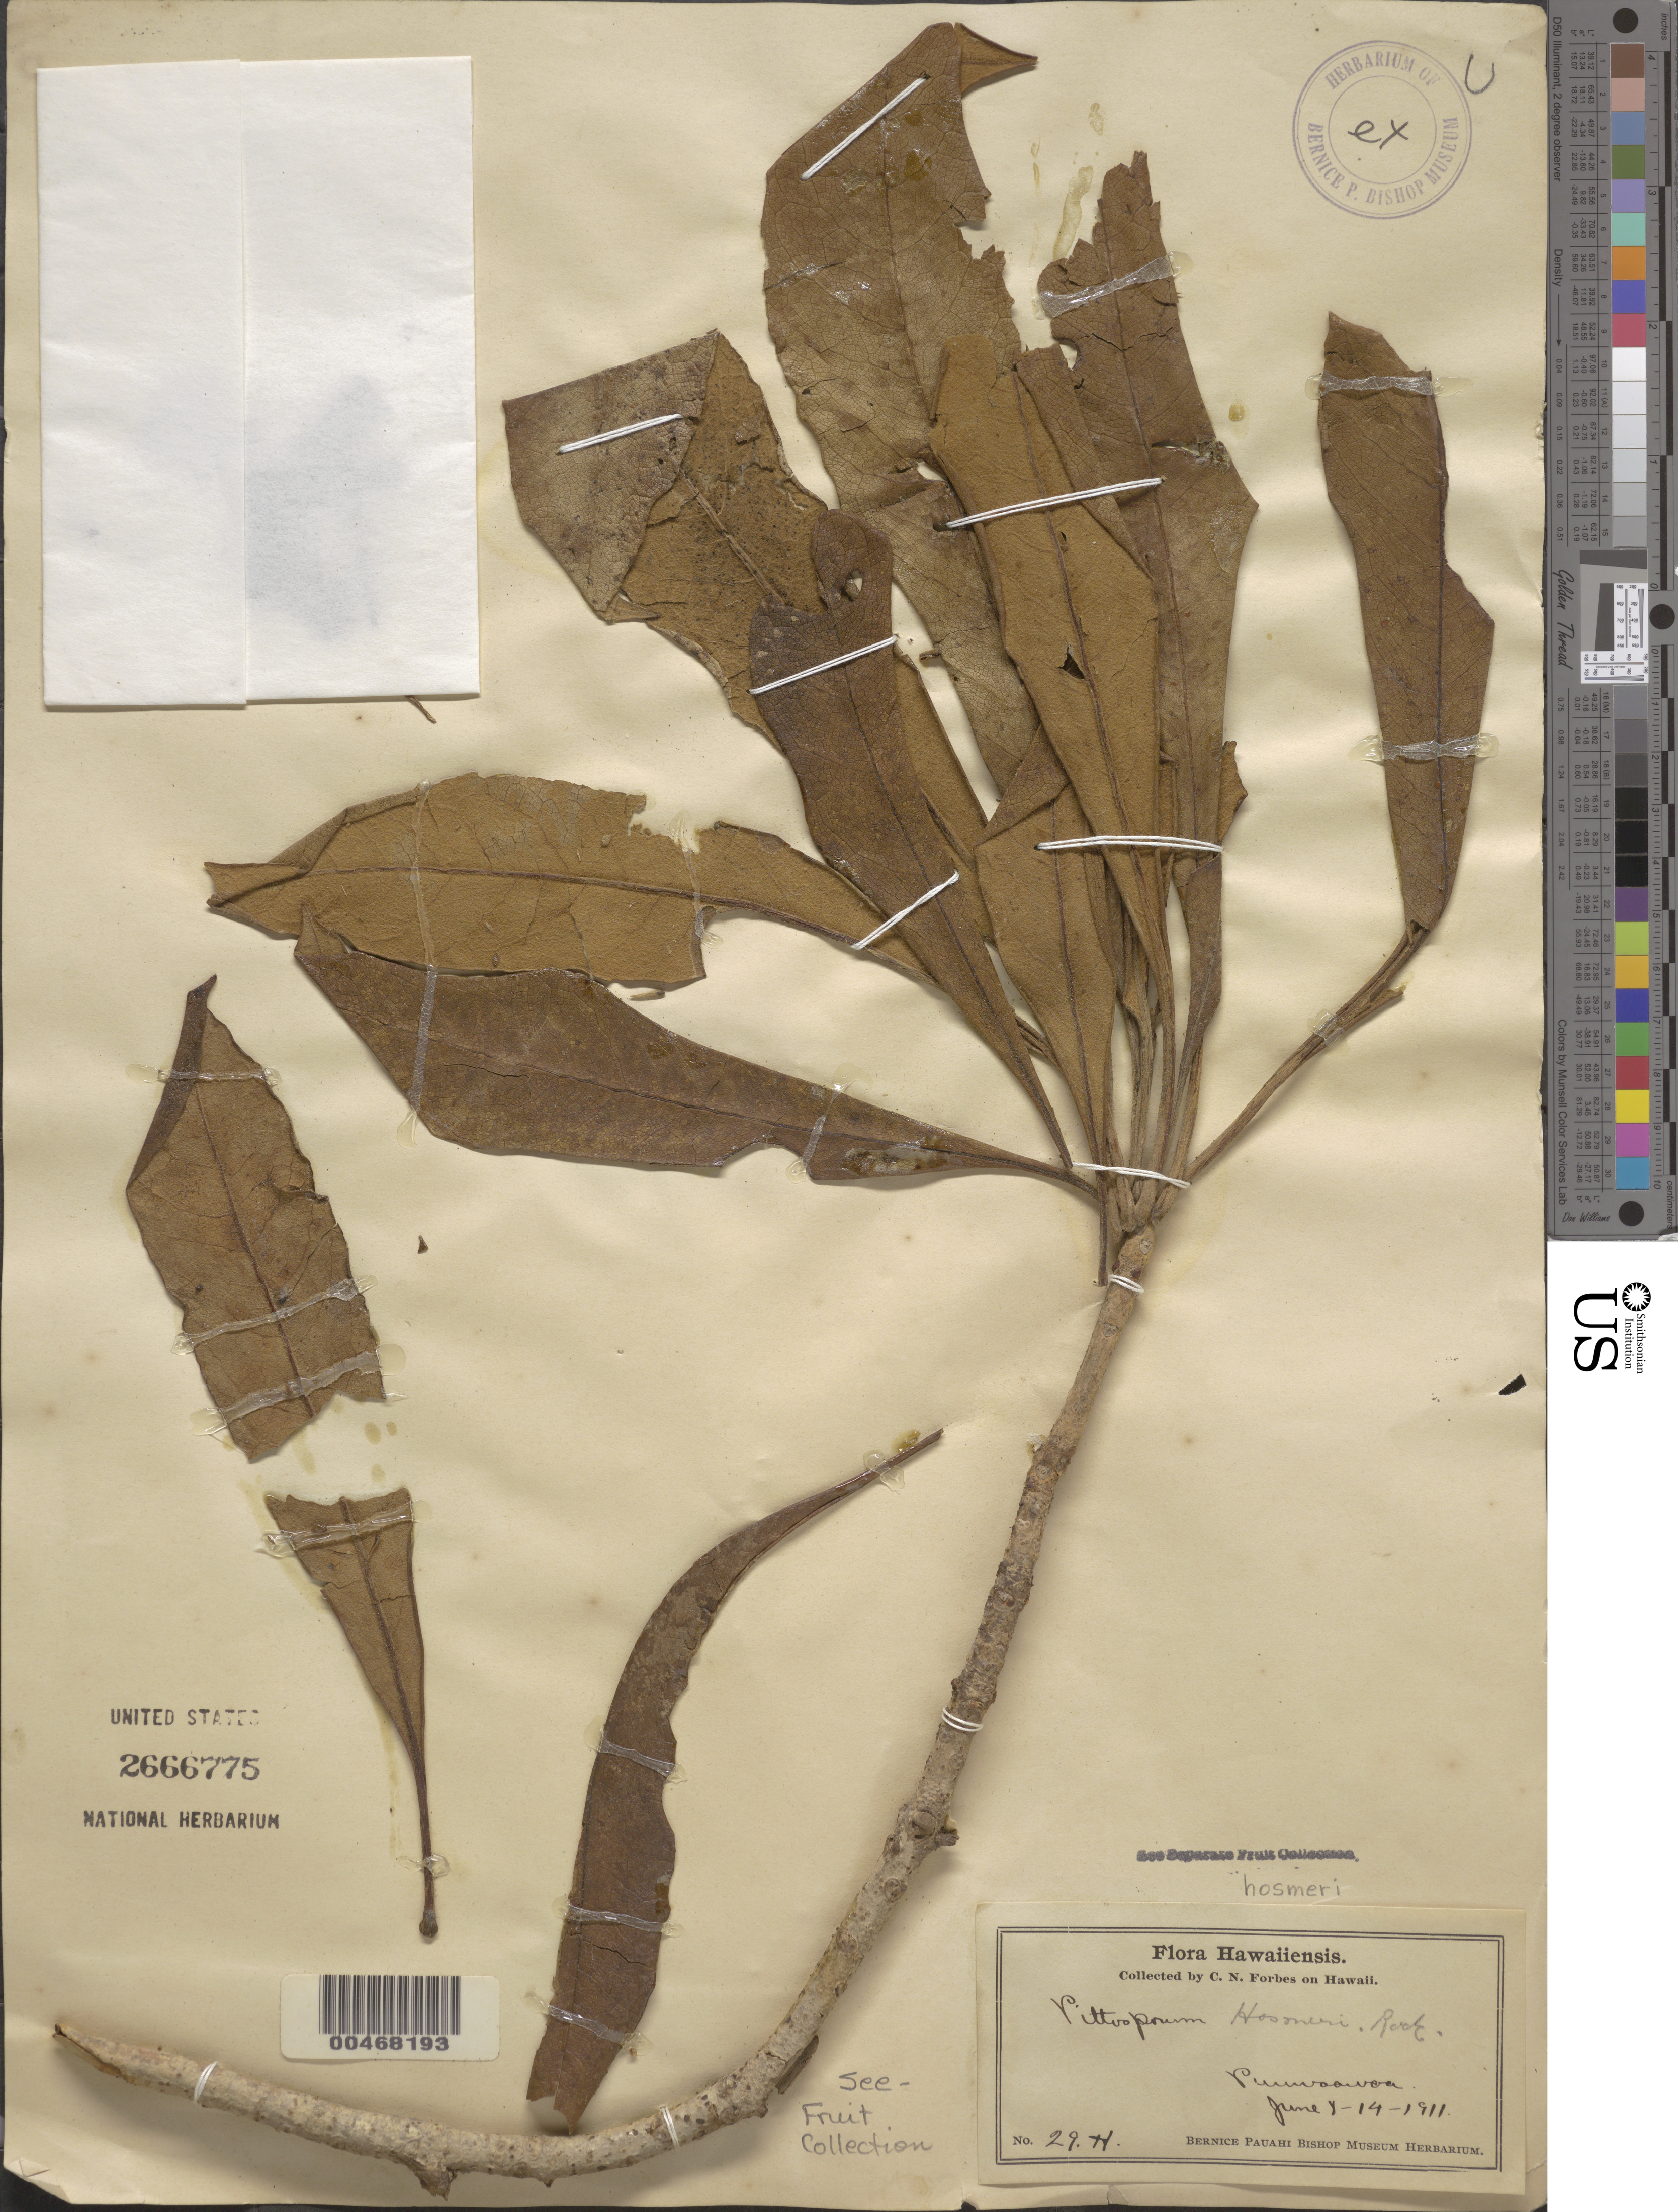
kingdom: Plantae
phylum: Tracheophyta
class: Magnoliopsida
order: Apiales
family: Pittosporaceae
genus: Pittosporum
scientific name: Pittosporum hosmeri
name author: Rock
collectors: C. N. Forbes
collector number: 29.H.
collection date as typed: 8 Jun 1911 to 14 Jun 1911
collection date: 1911-06-08/1911-06-14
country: United States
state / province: Hawaii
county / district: Hawaii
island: Hawaii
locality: Puuwaawaa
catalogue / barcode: US 2666775